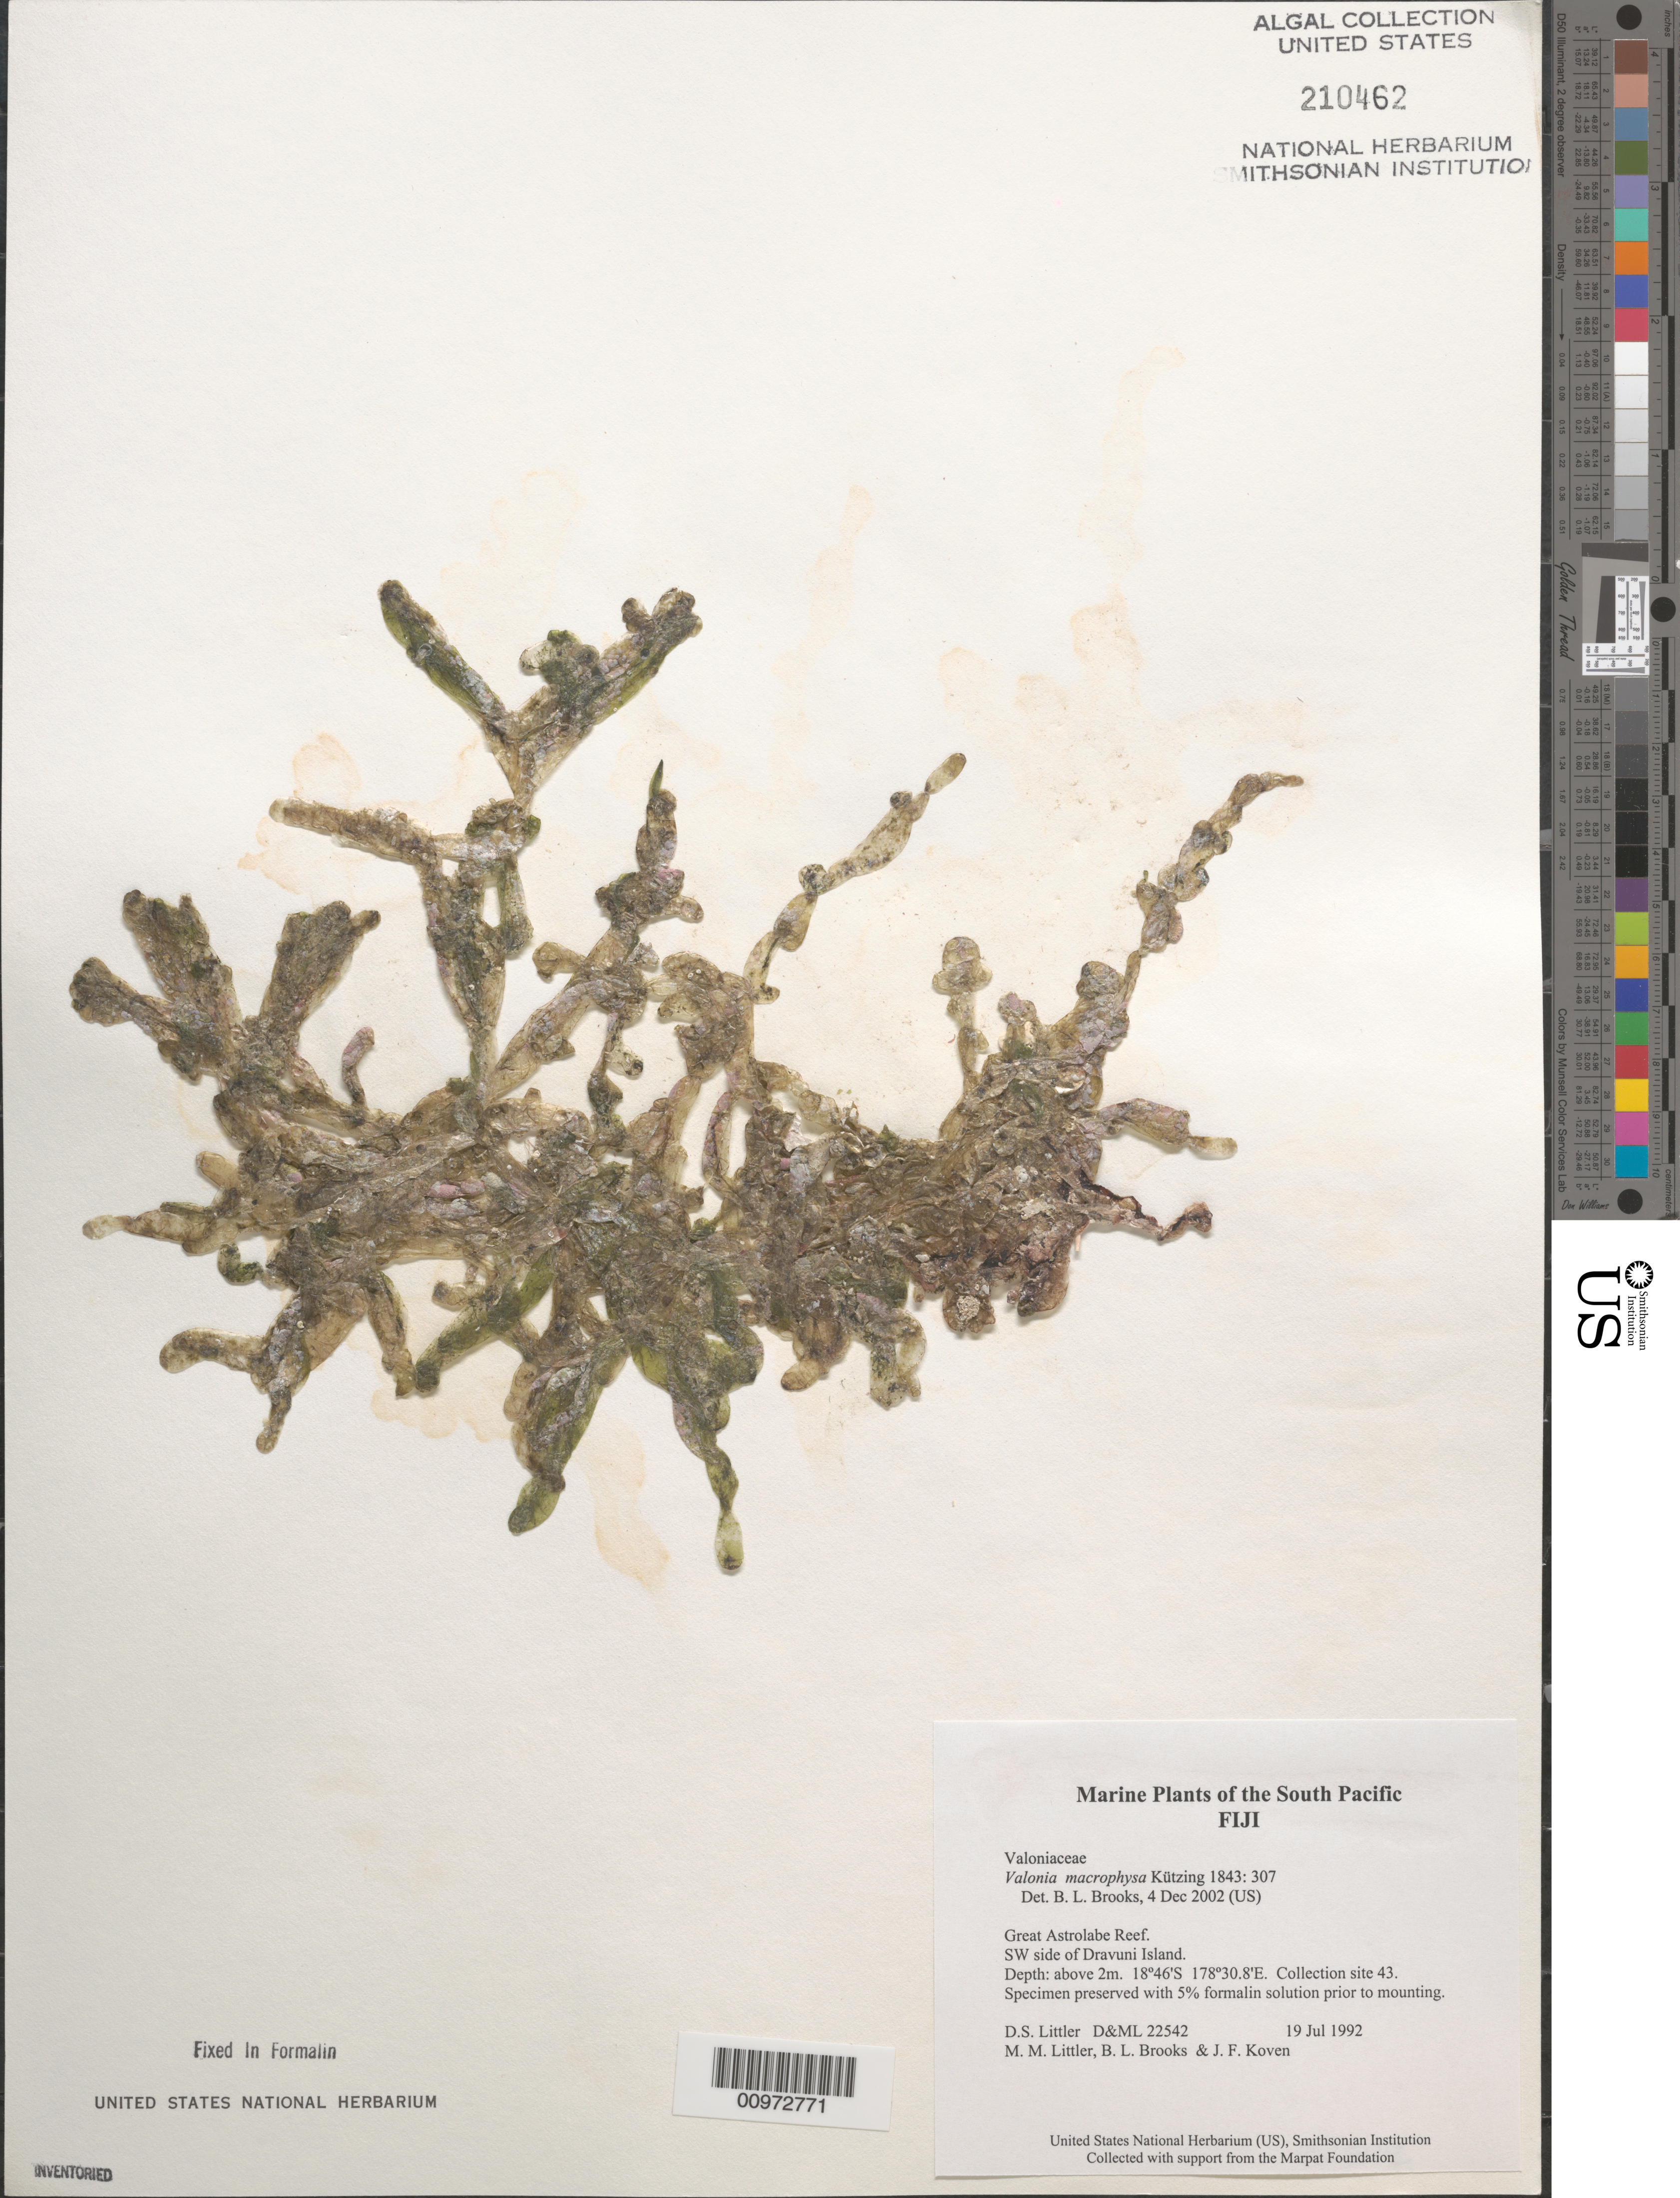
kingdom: Plantae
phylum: Chlorophyta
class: Ulvophyceae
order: Siphonocladales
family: Valoniaceae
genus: Valonia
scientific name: Valonia macrophysa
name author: Kütz.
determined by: Brooks, B. L., (BOT), Smithsonian Institution - National Museum of Natural History (UNITED STATES)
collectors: D. S. Littler, M. M. Littler, B. Brooks & J. Koven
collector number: D&ML 22542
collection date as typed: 19 Jul 1992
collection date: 1992-07-19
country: Fiji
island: Dravuni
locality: Great Astrolabe Reef, southwest side of island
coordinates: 18 46'S, 178 30.8'E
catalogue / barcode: US 210462